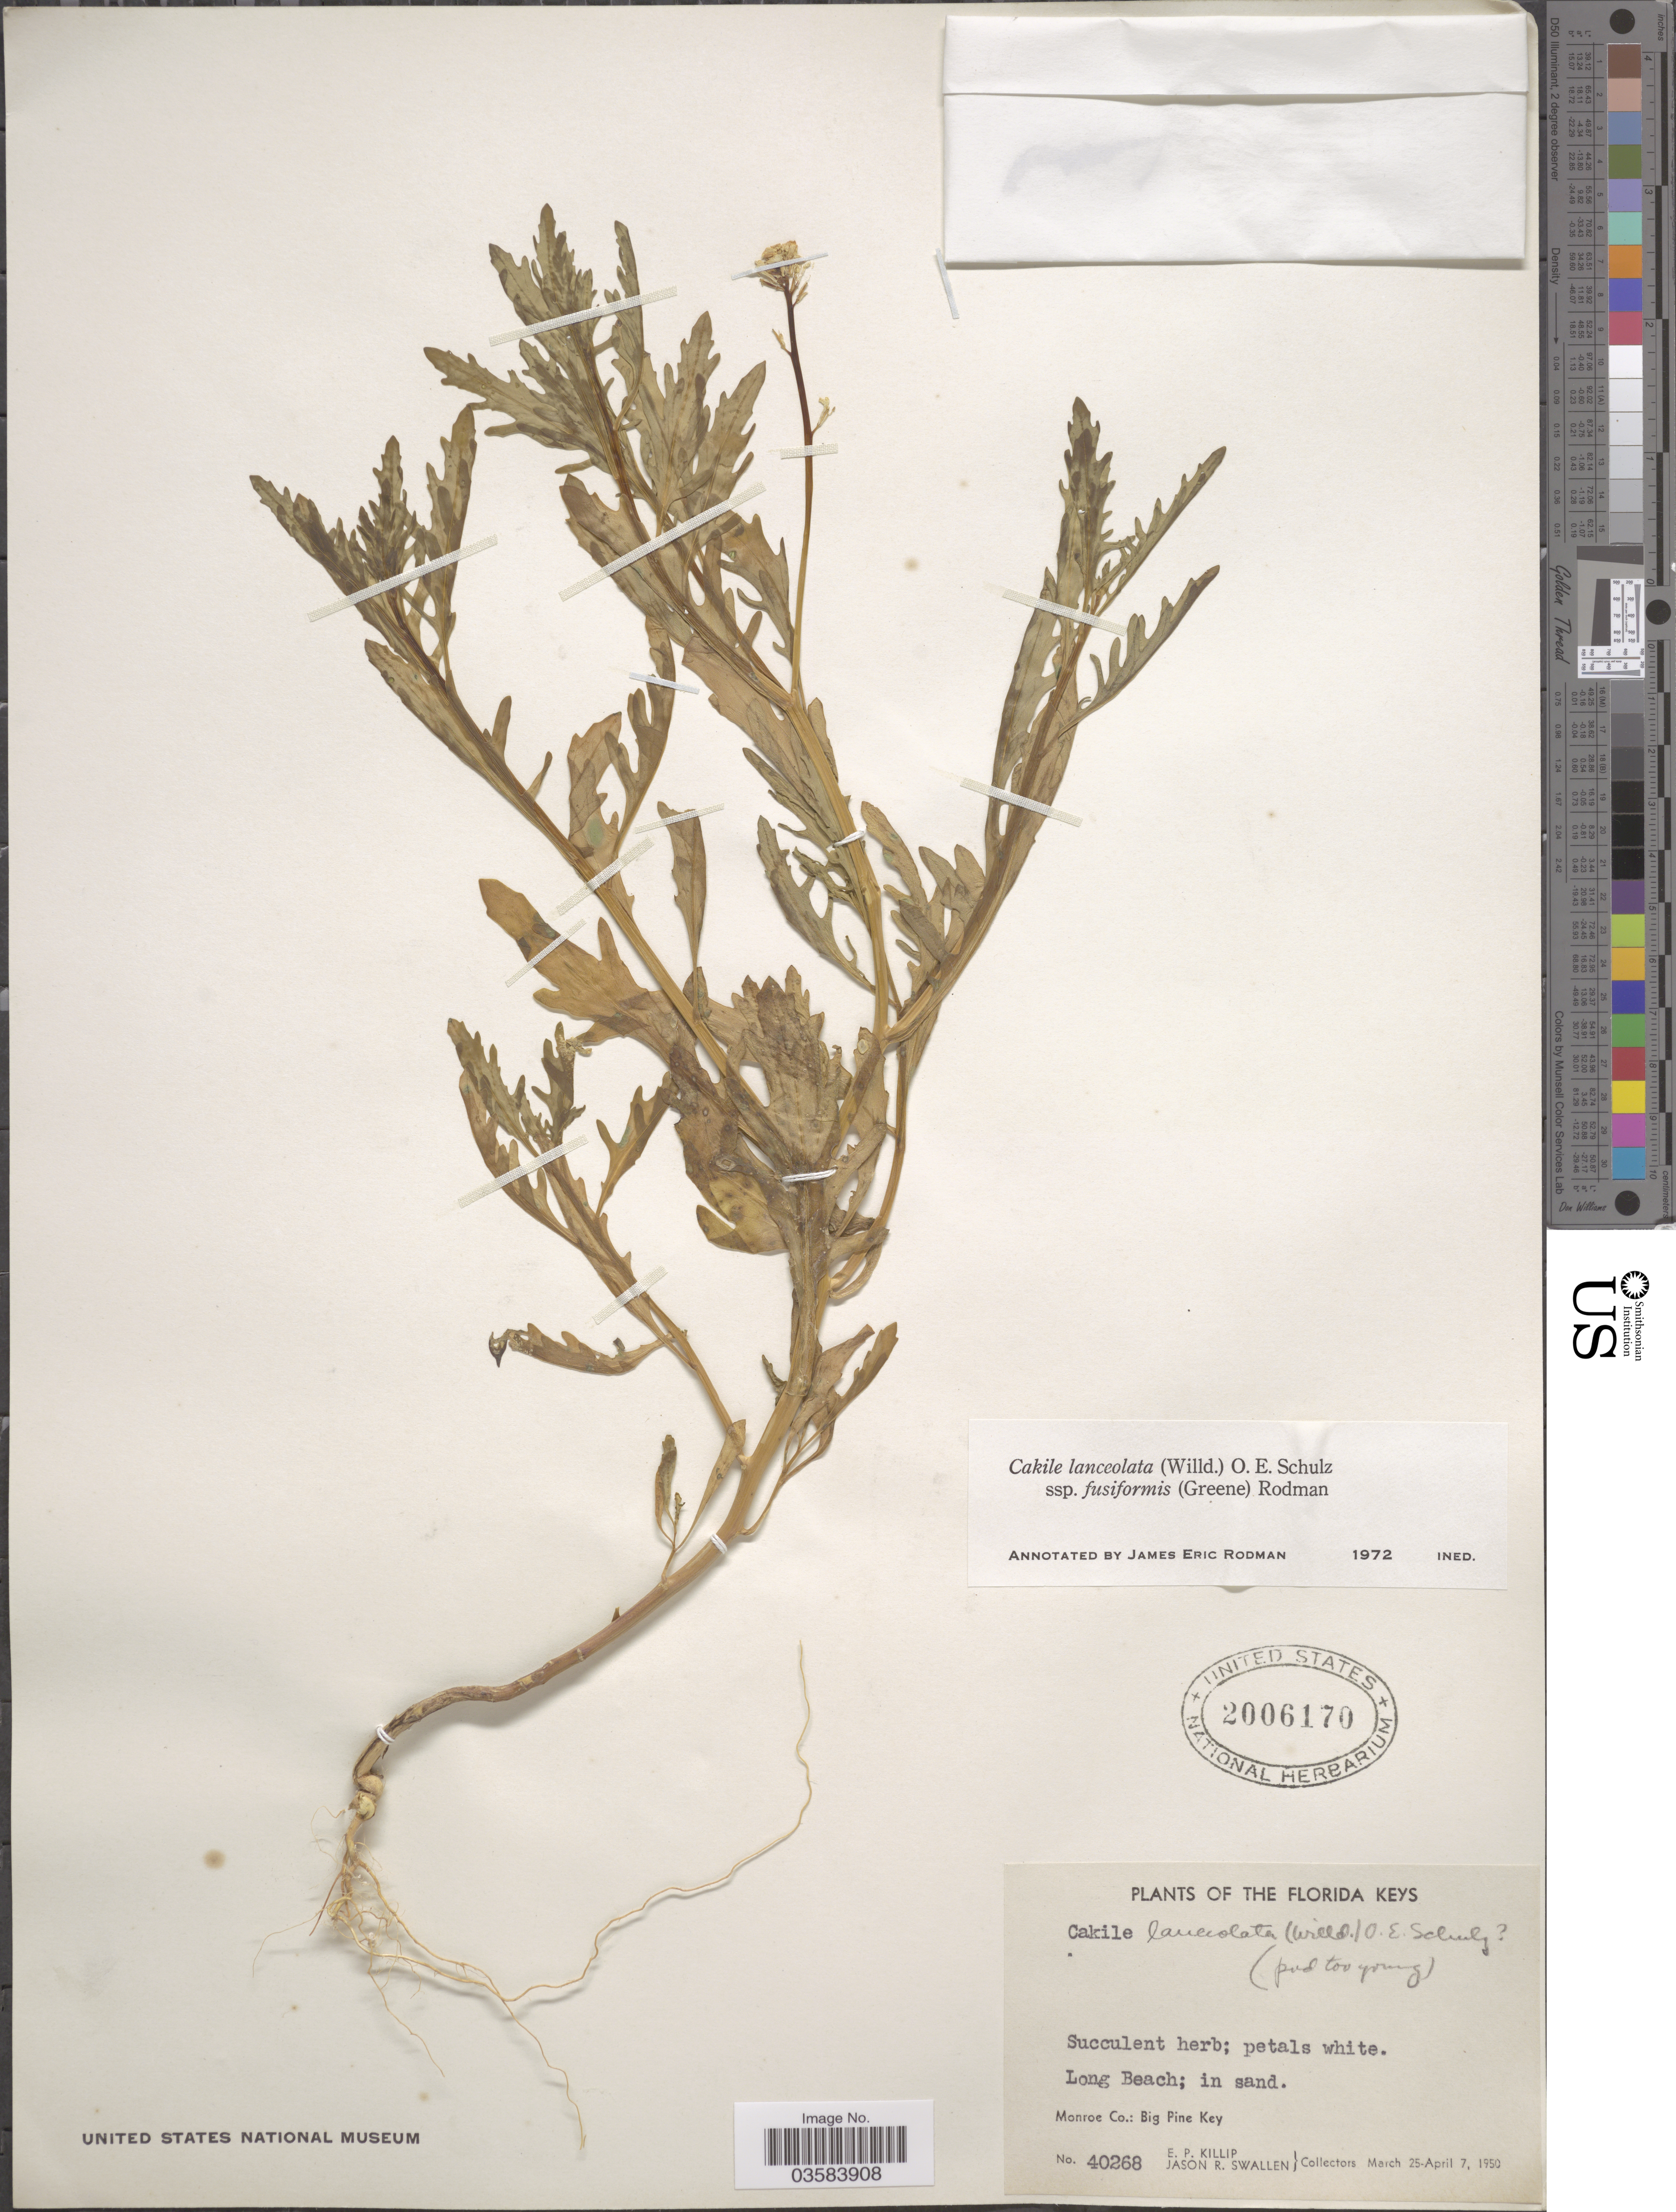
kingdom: Plantae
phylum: Tracheophyta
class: Magnoliopsida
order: Brassicales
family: Brassicaceae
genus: Cakile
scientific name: Cakile lanceolata subsp. fusiformis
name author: (Greene) Rodman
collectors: E. P. Killip & J. R. Swallen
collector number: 40268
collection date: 1950-03-25/1950-04-07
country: United States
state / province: Florida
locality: The Florida Keys. Long Beach; in sand. Monroe Co.: Big Pine Key.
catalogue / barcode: US 2006170